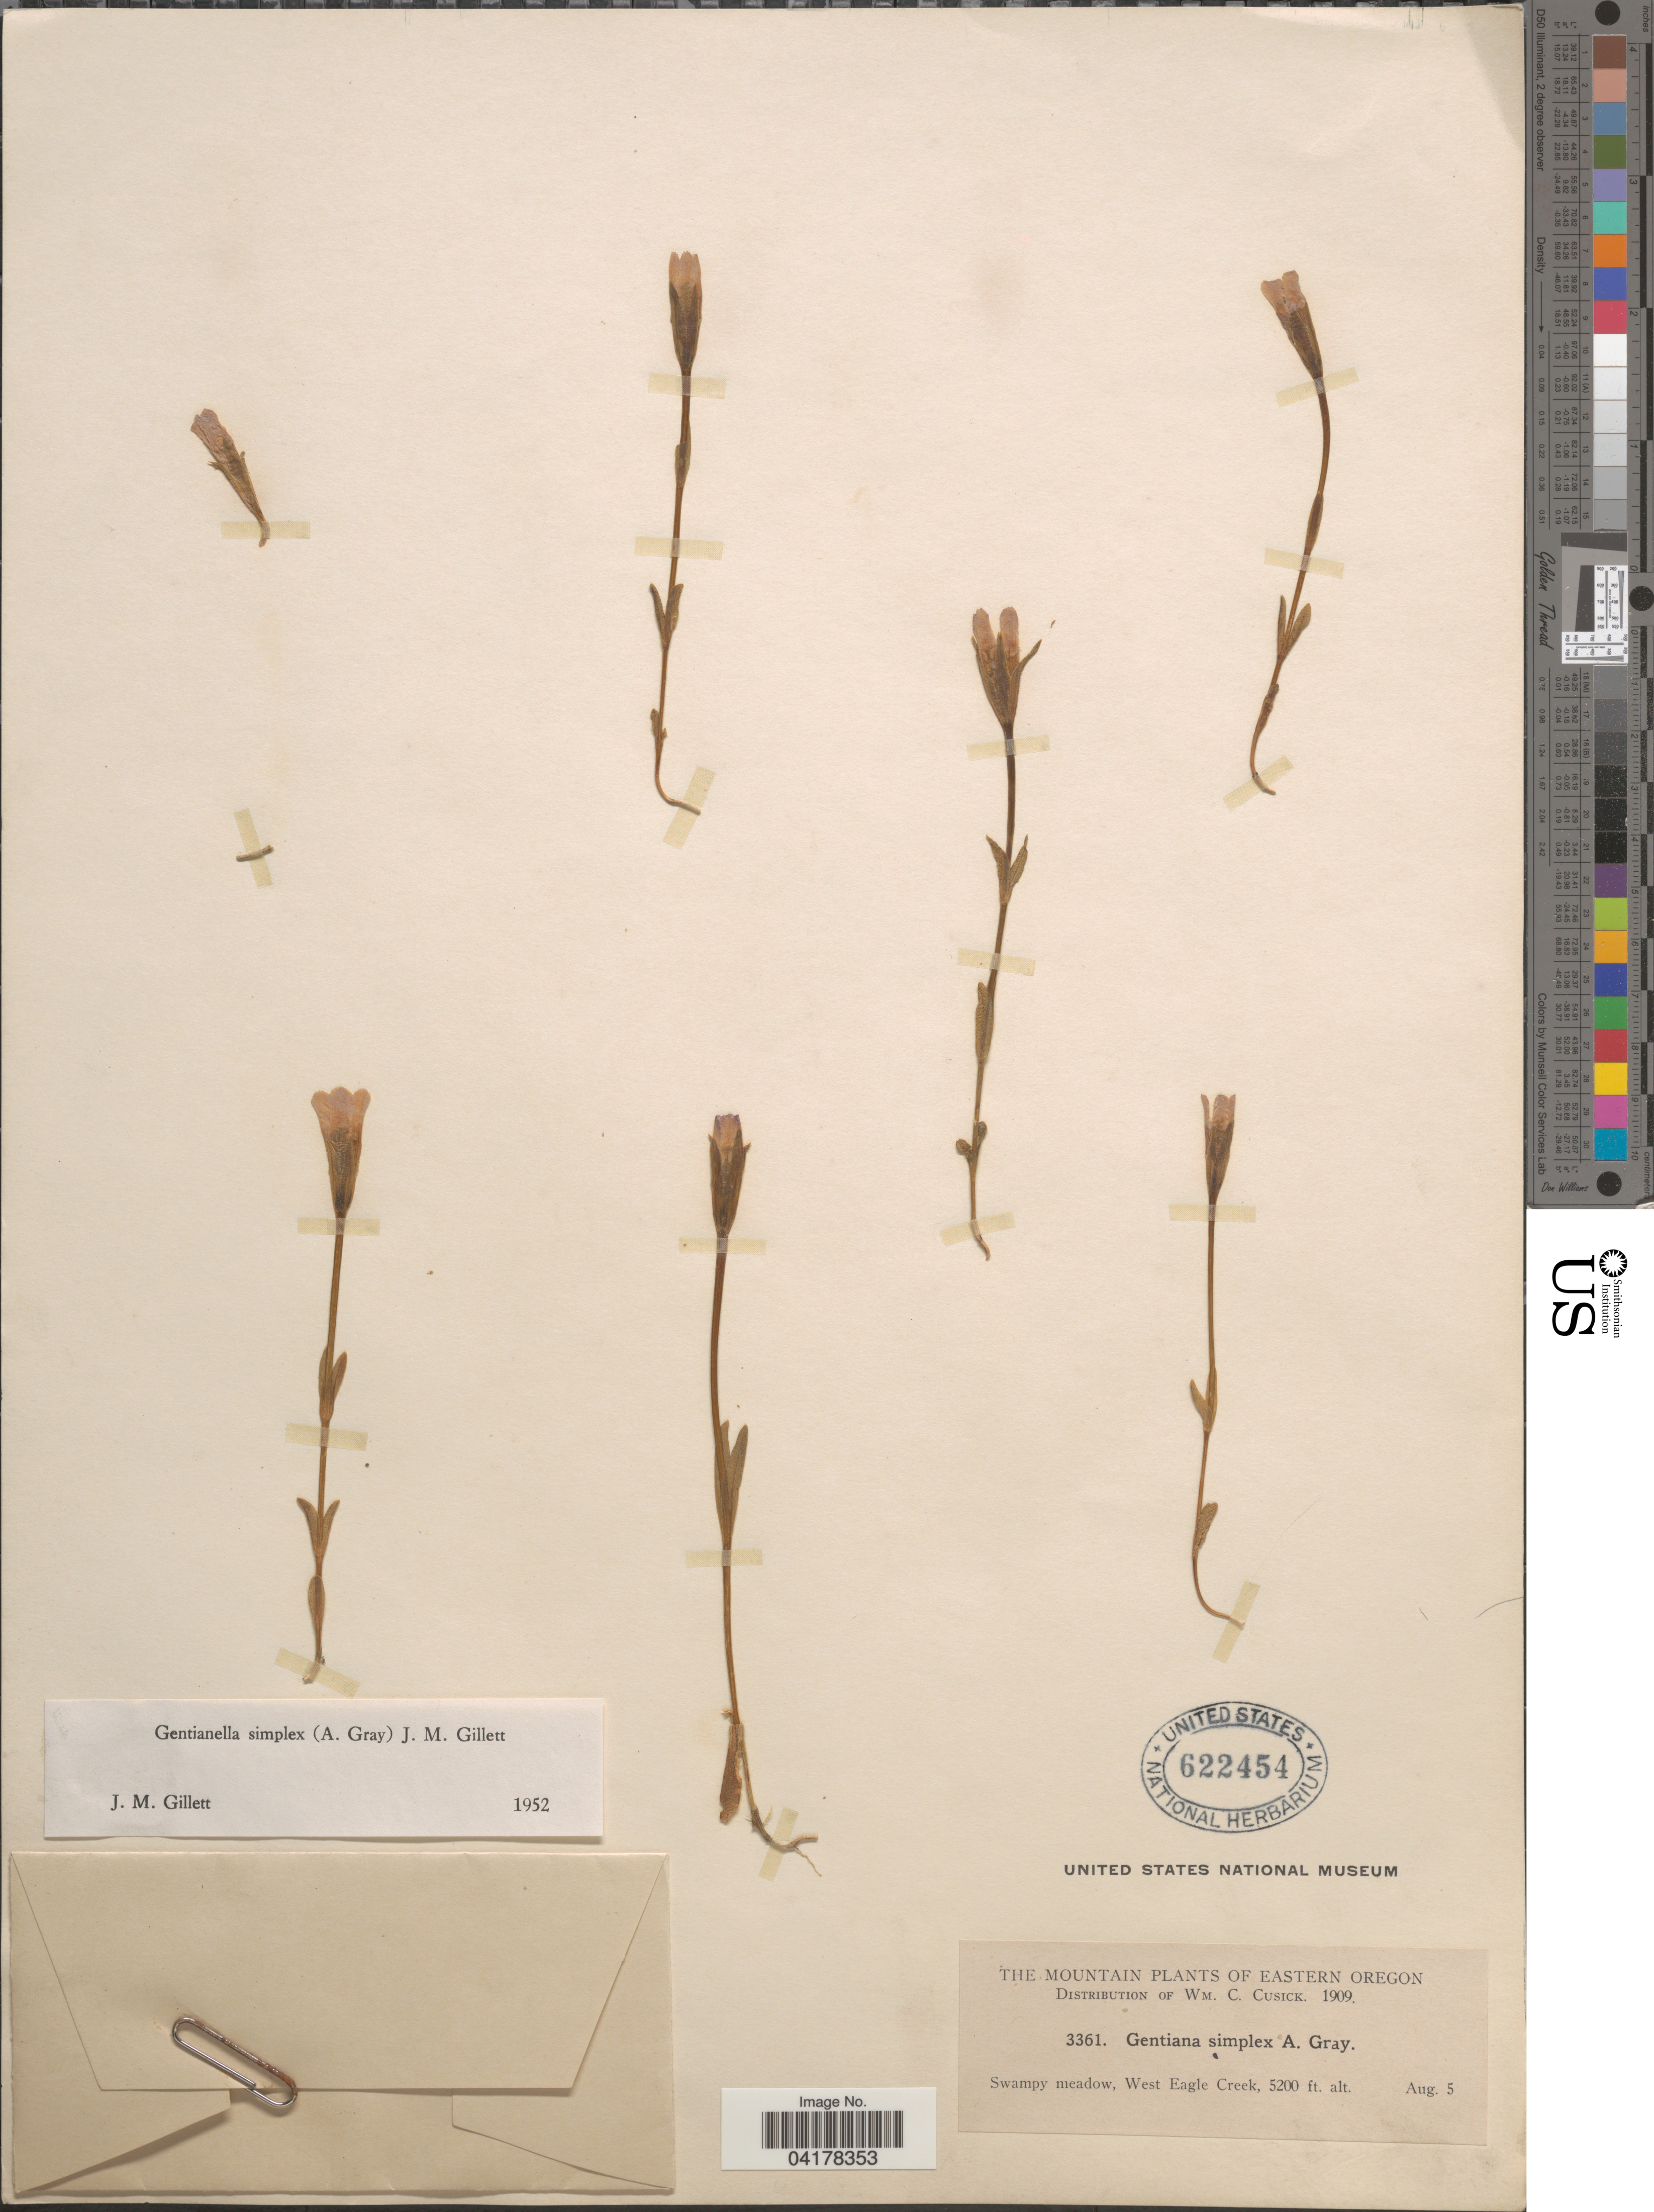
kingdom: Plantae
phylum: Tracheophyta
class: Magnoliopsida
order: Gentianales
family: Gentianaceae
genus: Gentianella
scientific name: Gentianella simplex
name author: (A. Gray) J.M. Gillett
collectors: W. C. Cusick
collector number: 3361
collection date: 1909-08-05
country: United States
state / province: Oregon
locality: Eastern Oregon. Swampy meadow, West Eagle Creek.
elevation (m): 1585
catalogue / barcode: US 622454